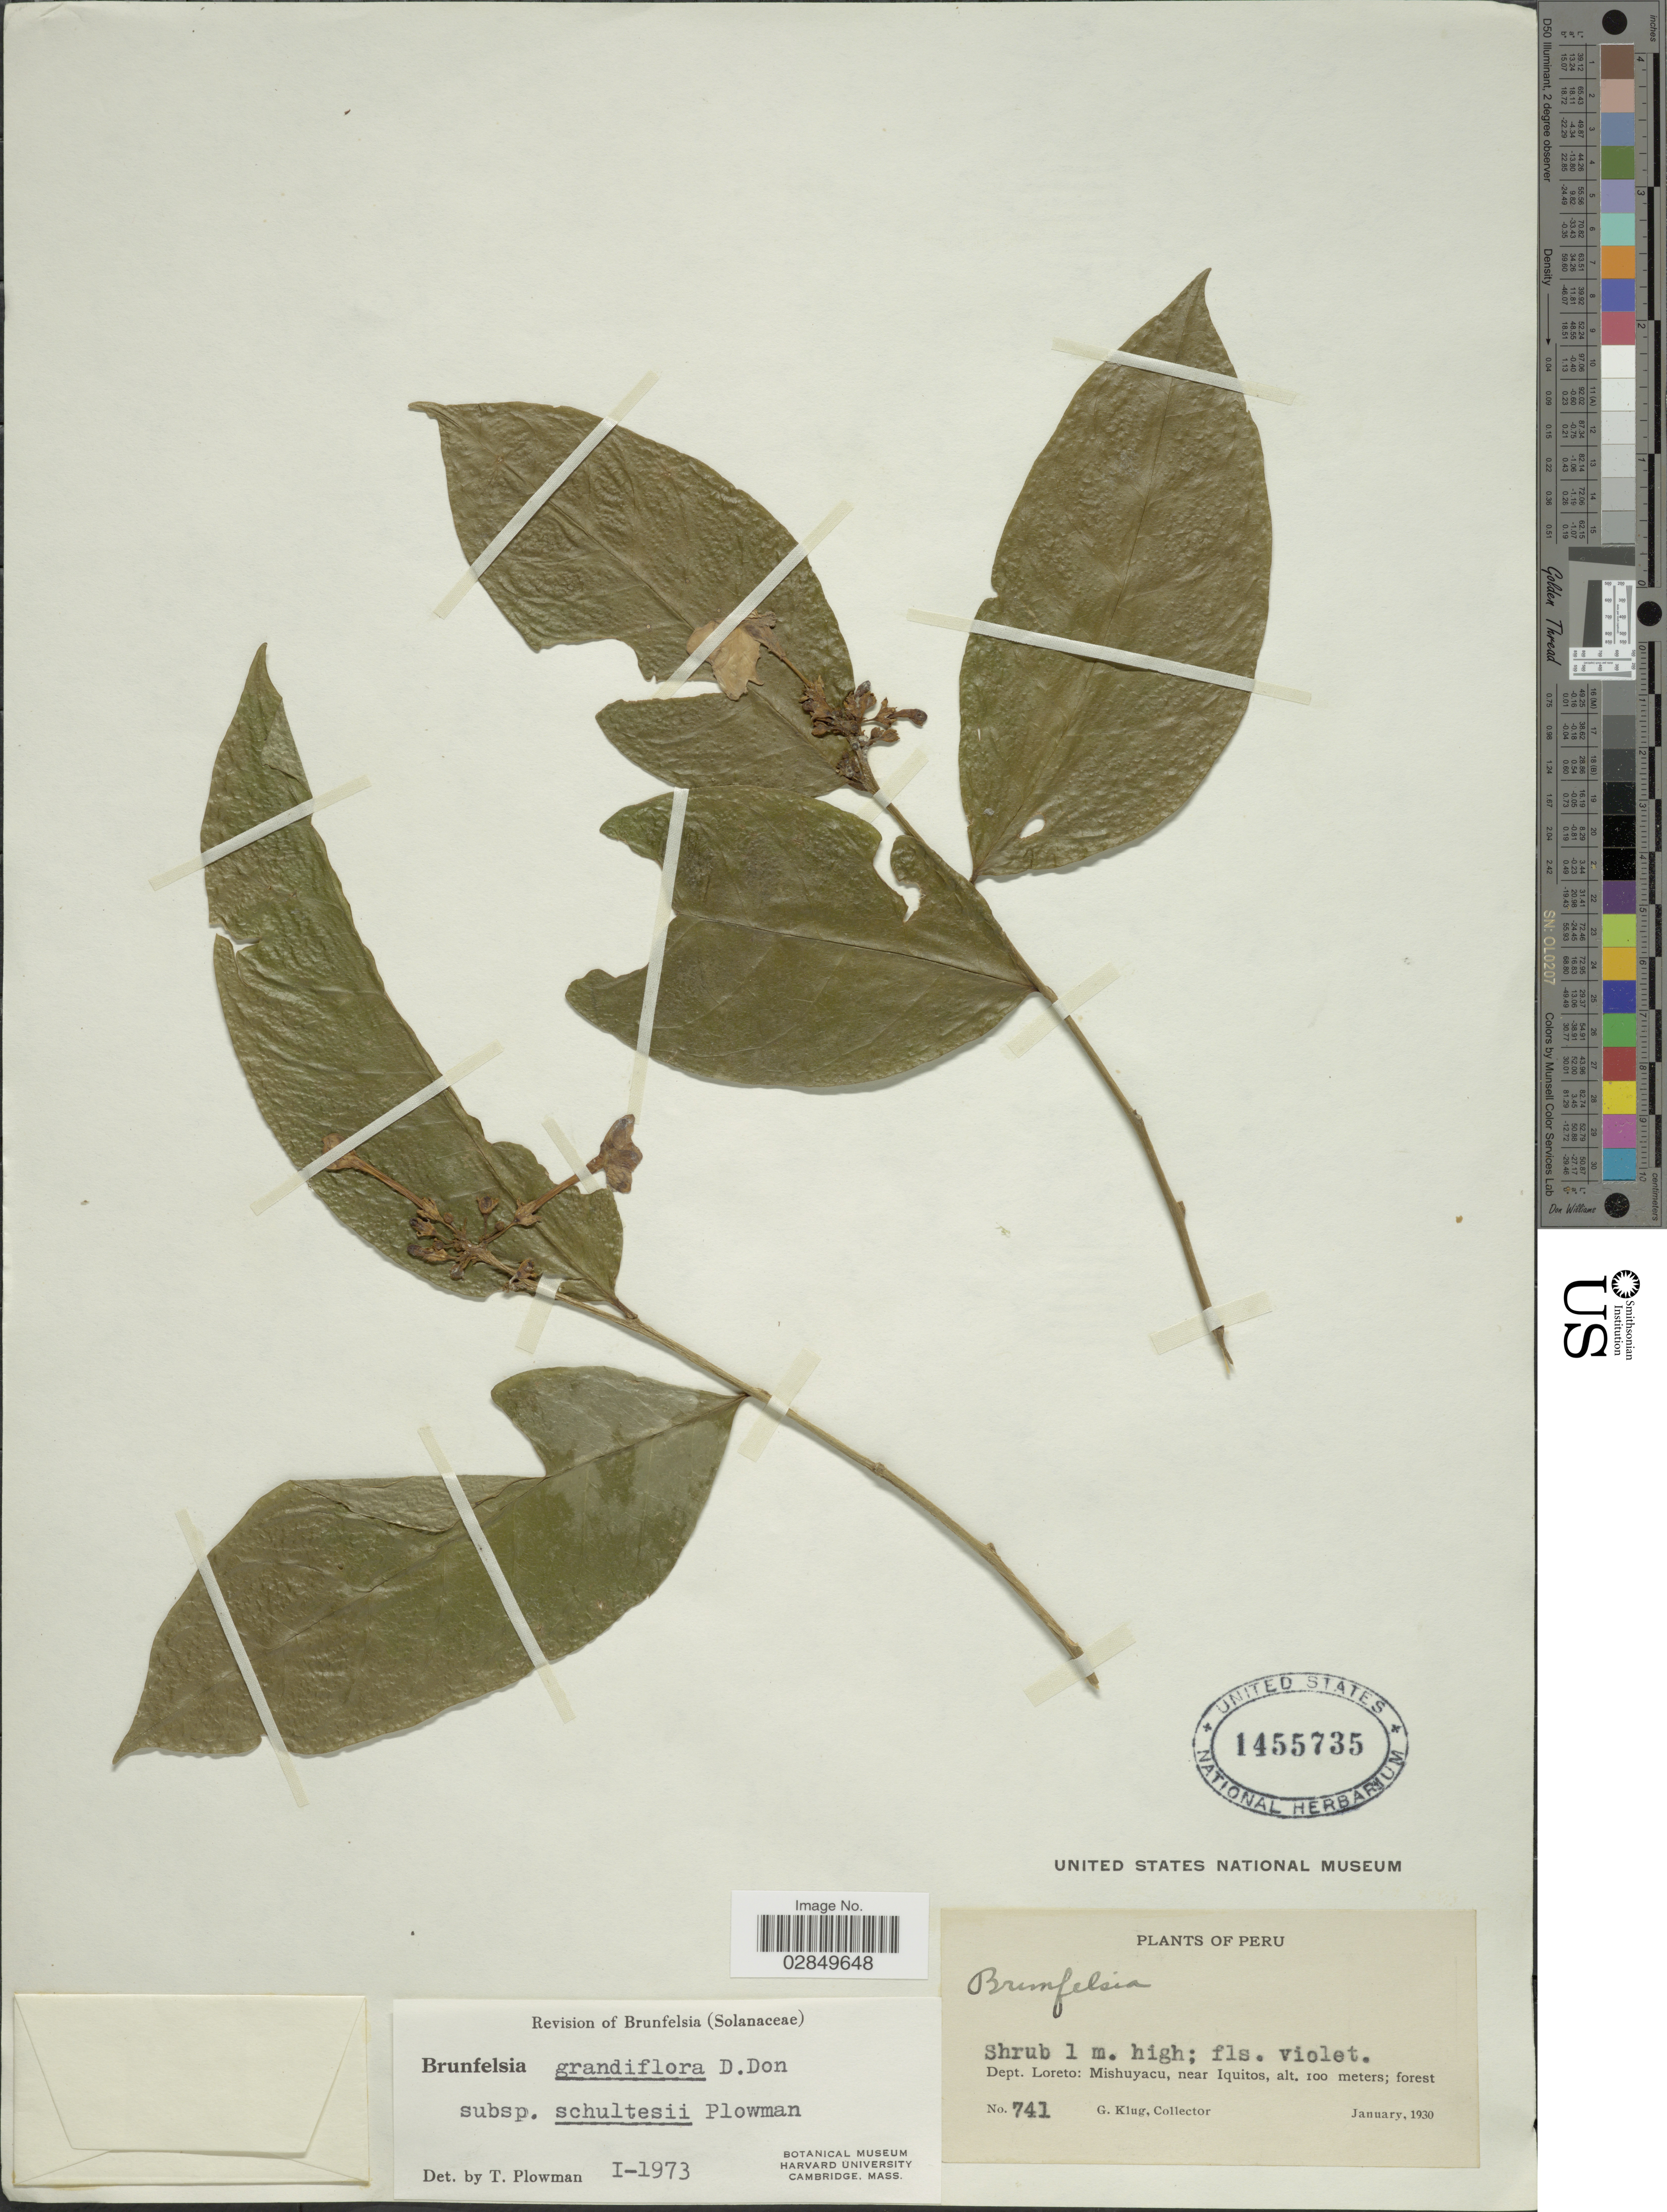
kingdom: Plantae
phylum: Tracheophyta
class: Magnoliopsida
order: Solanales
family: Solanaceae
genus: Brunfelsia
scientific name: Brunfelsia grandiflora subsp. schultesii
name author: Plowman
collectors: G. Klug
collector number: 741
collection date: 1930-01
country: Peru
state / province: Loreto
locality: Dept. Loreto, Mishuyacu, near Iquitos.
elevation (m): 100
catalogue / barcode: US 1455735